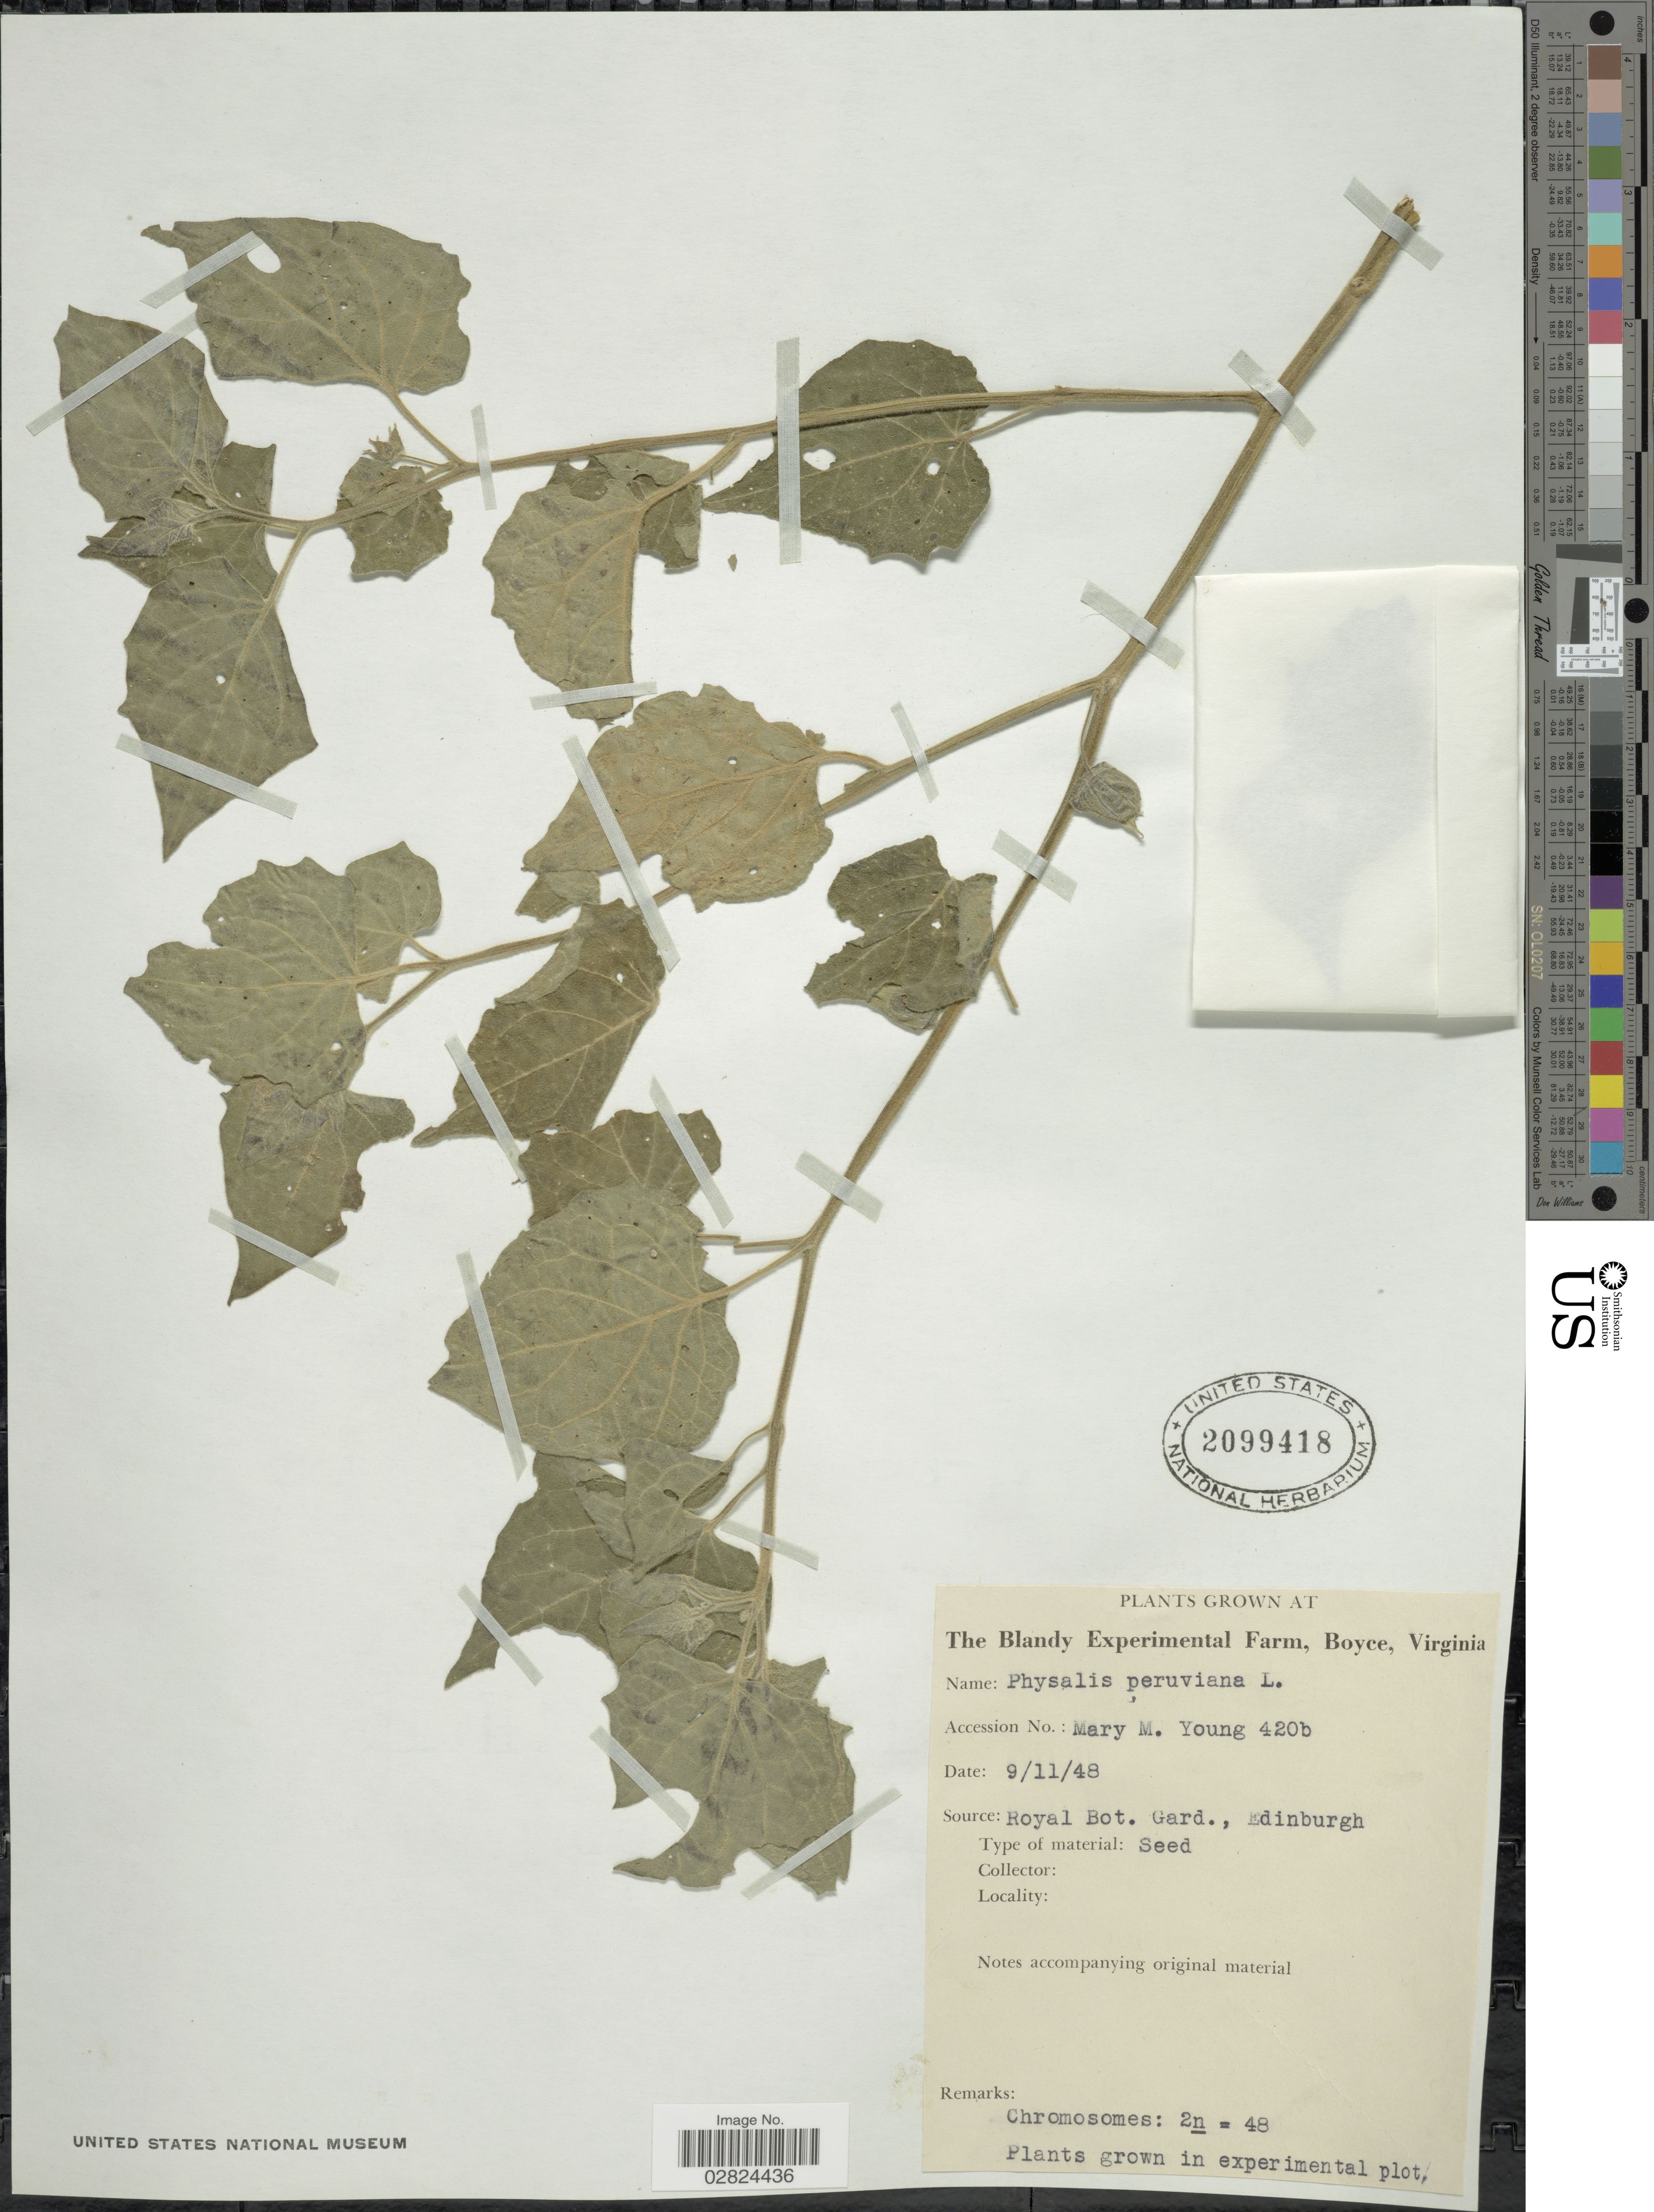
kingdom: Plantae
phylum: Tracheophyta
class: Magnoliopsida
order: Solanales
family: Solanaceae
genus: Physalis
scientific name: Physalis peruviana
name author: L.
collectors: M. Young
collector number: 420b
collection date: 1948-09-11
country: United States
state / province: Virginia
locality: The Blandy Experimental Farm, Boyce.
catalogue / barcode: US 2099418